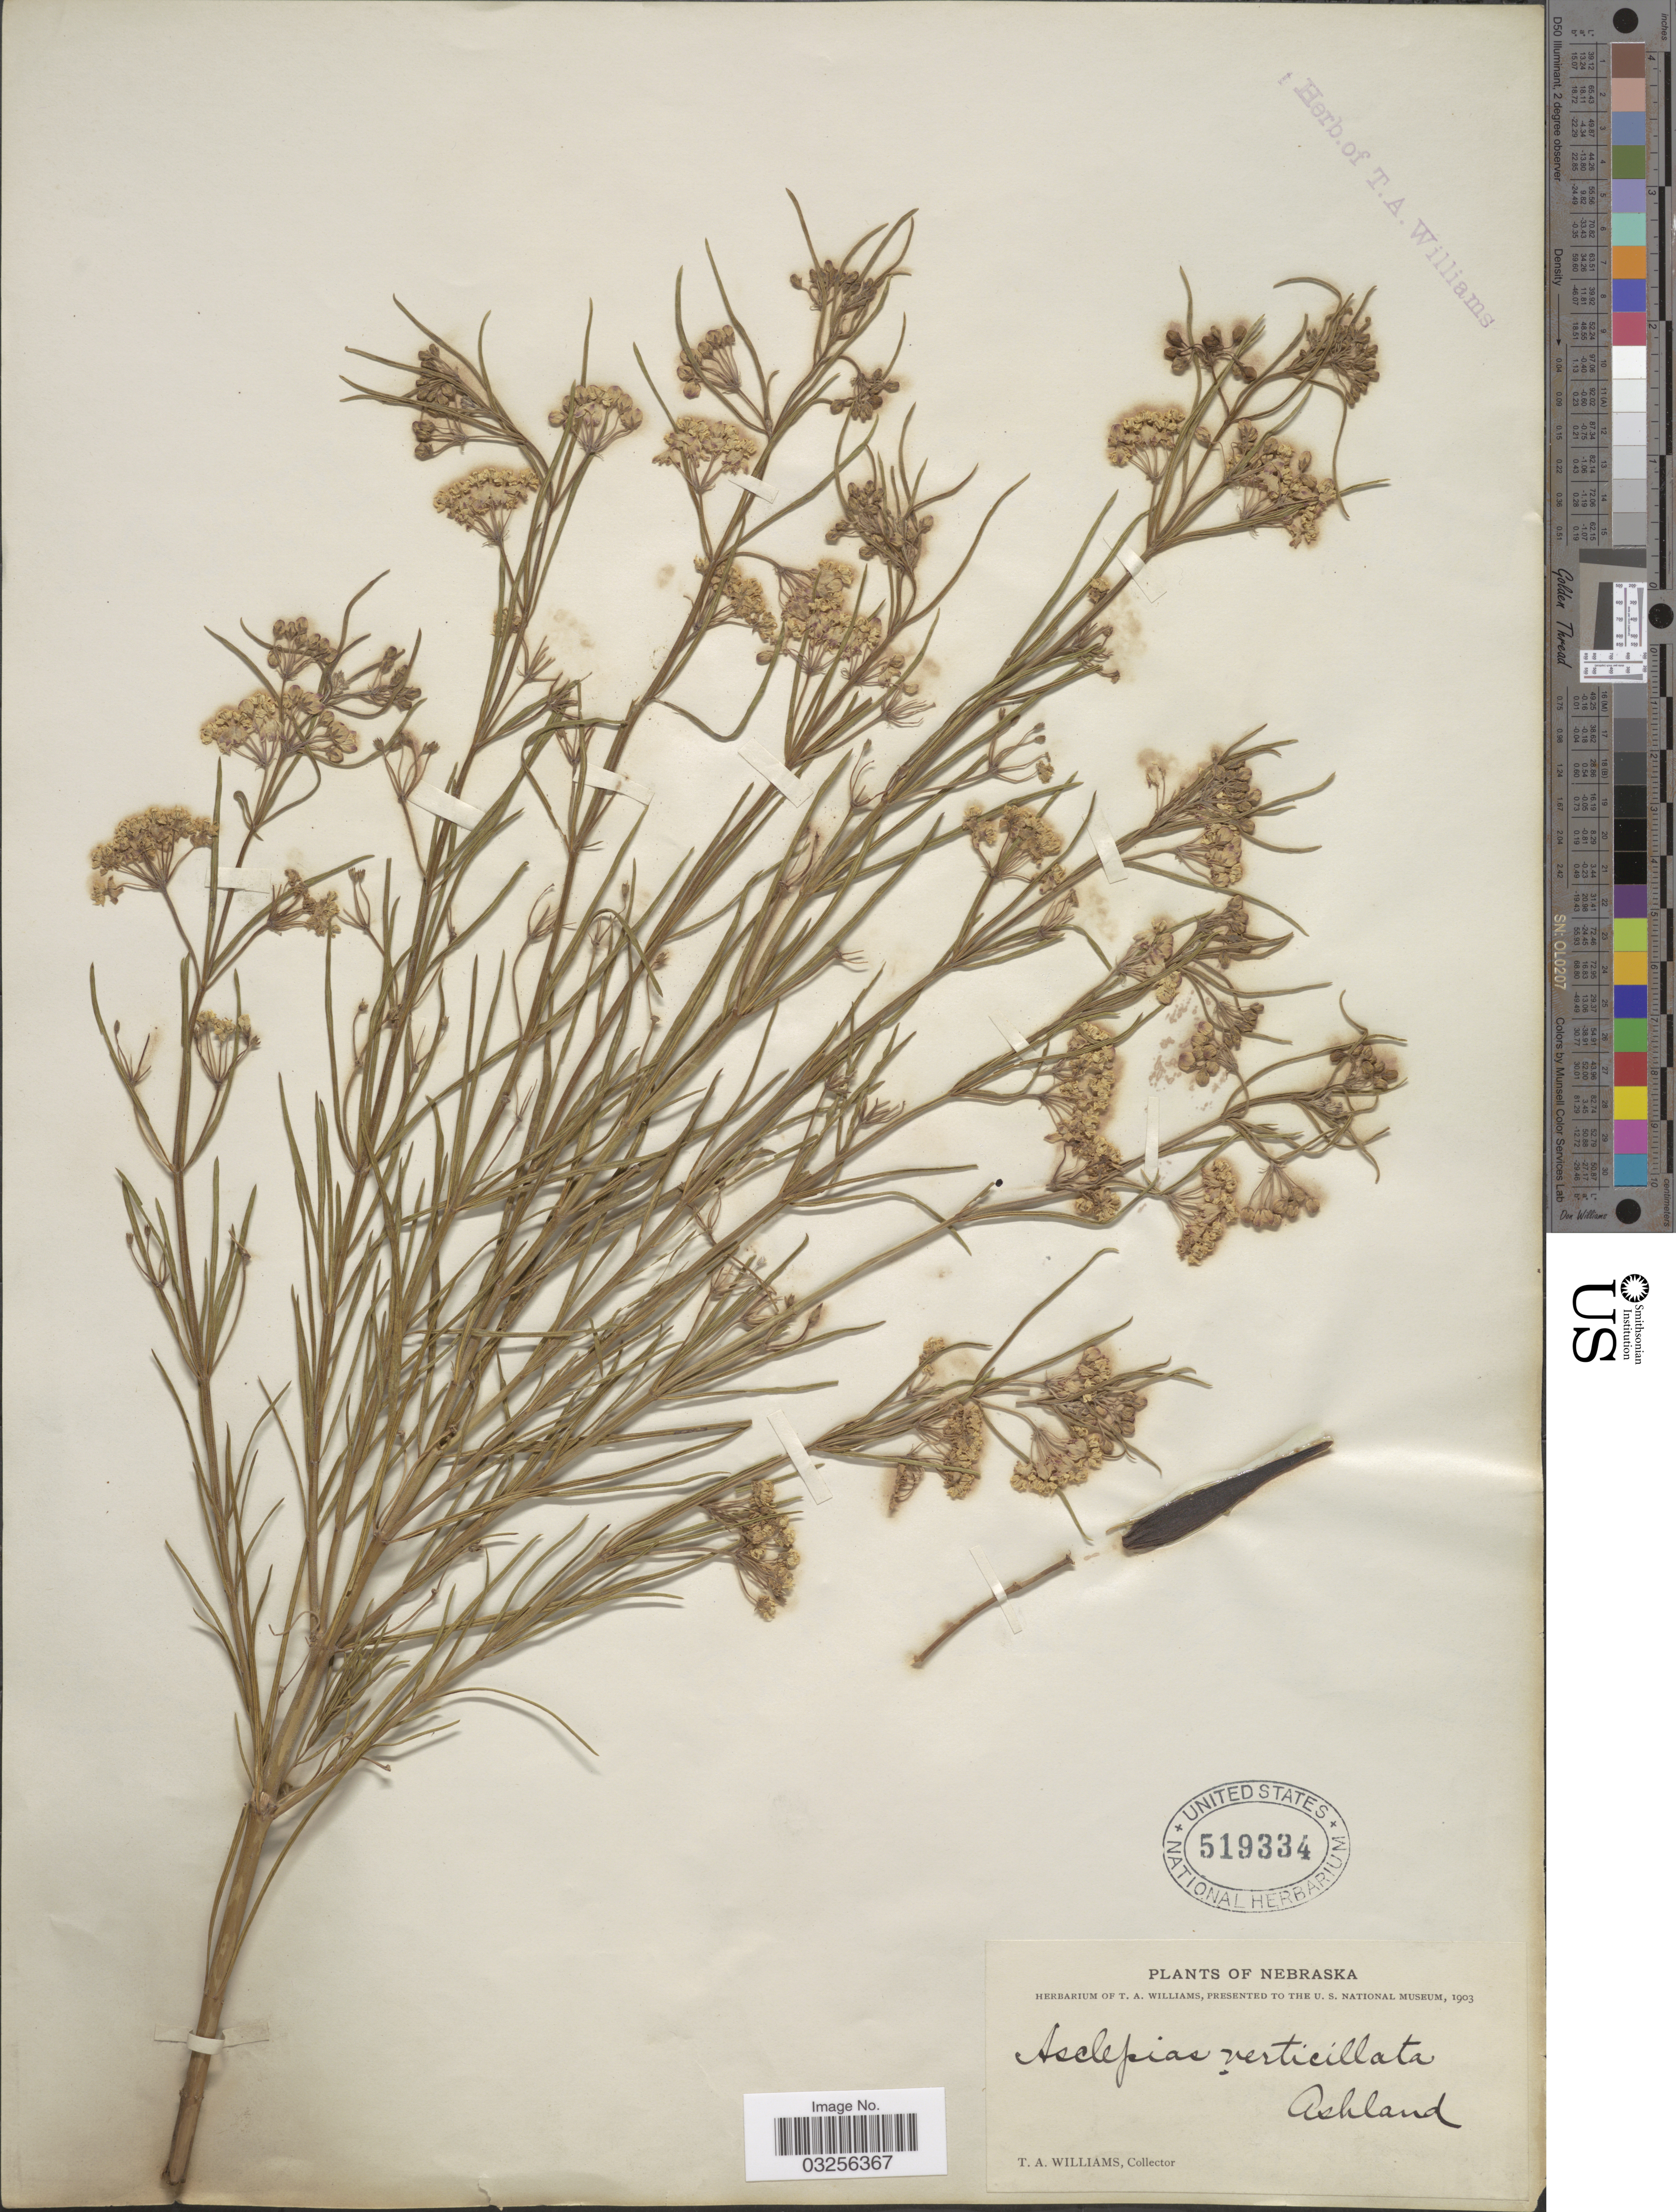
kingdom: Plantae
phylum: Tracheophyta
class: Magnoliopsida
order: Gentianales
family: Apocynaceae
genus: Asclepias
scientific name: Asclepias verticillata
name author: L.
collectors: T. Williams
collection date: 1903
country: United States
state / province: Nebraska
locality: Ashland.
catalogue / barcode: US 519334